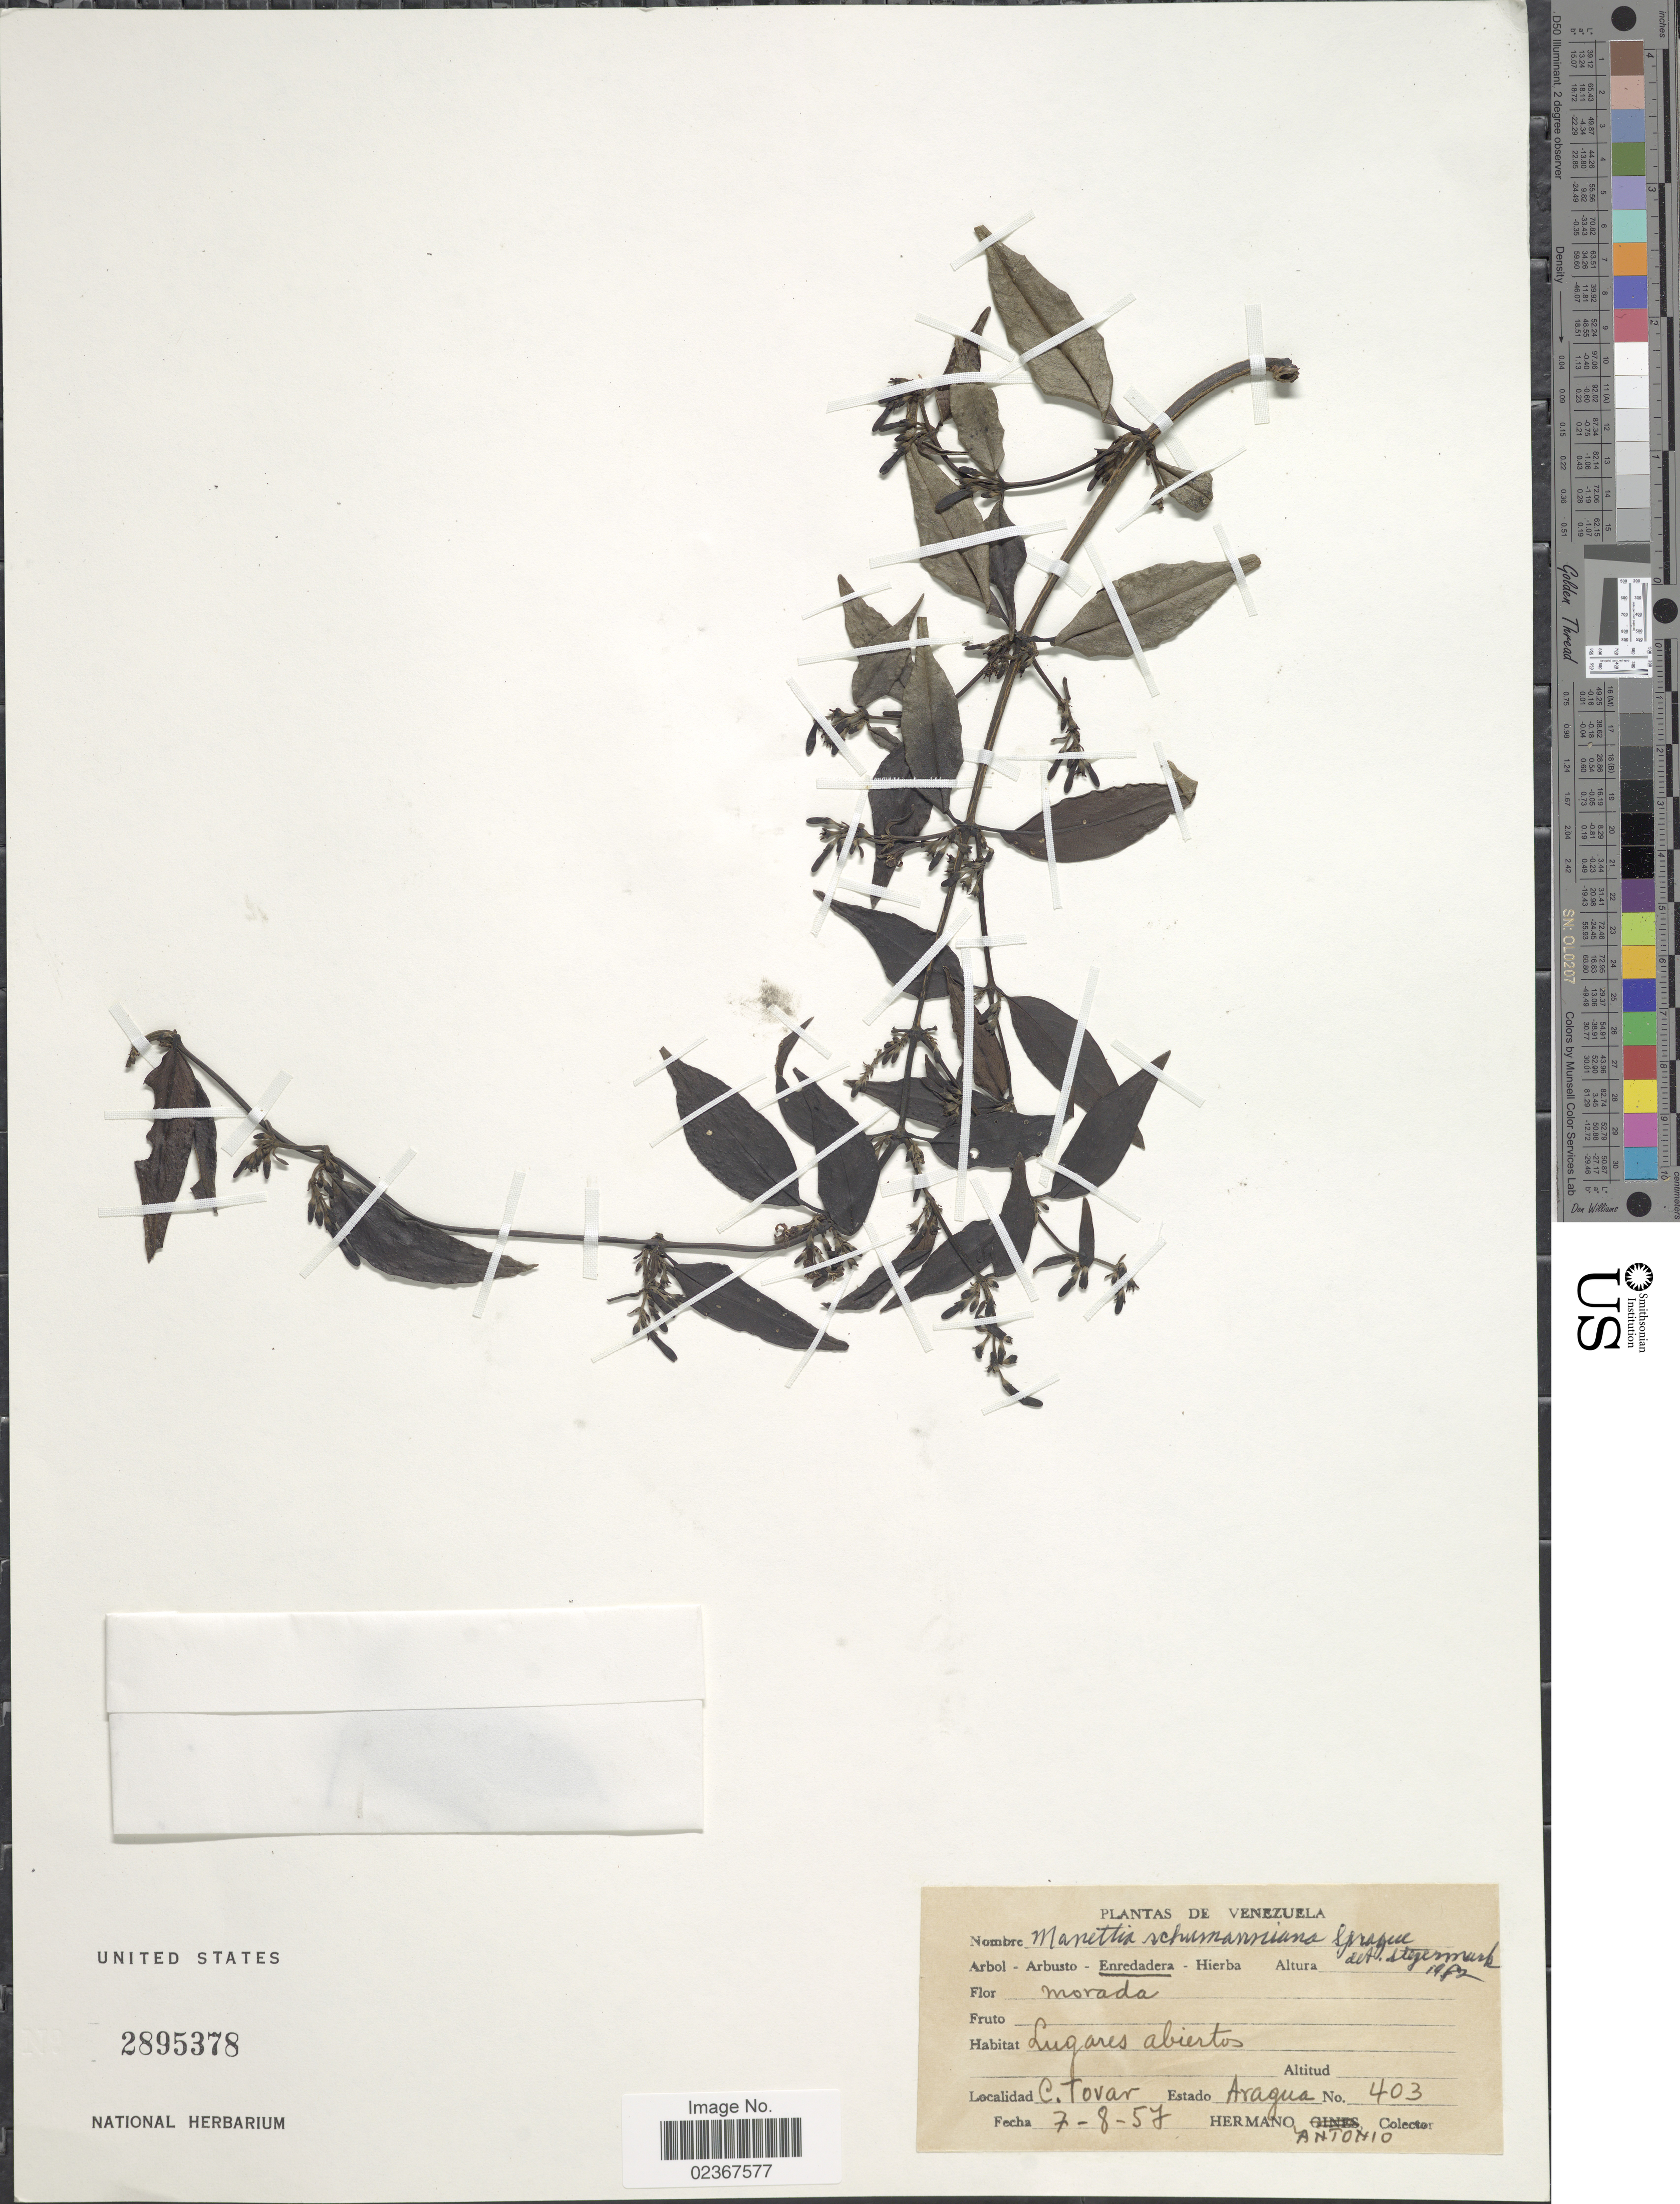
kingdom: Plantae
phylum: Tracheophyta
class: Magnoliopsida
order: Gentianales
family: Rubiaceae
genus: Manettia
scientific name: Manettia schumanniana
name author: Sprague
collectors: H. Antonio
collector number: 03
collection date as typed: Transcribed d/m/y: 7/8/57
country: Venezuela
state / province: Aragua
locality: Lugares abiertas, C. Tovar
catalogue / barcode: US 2895378